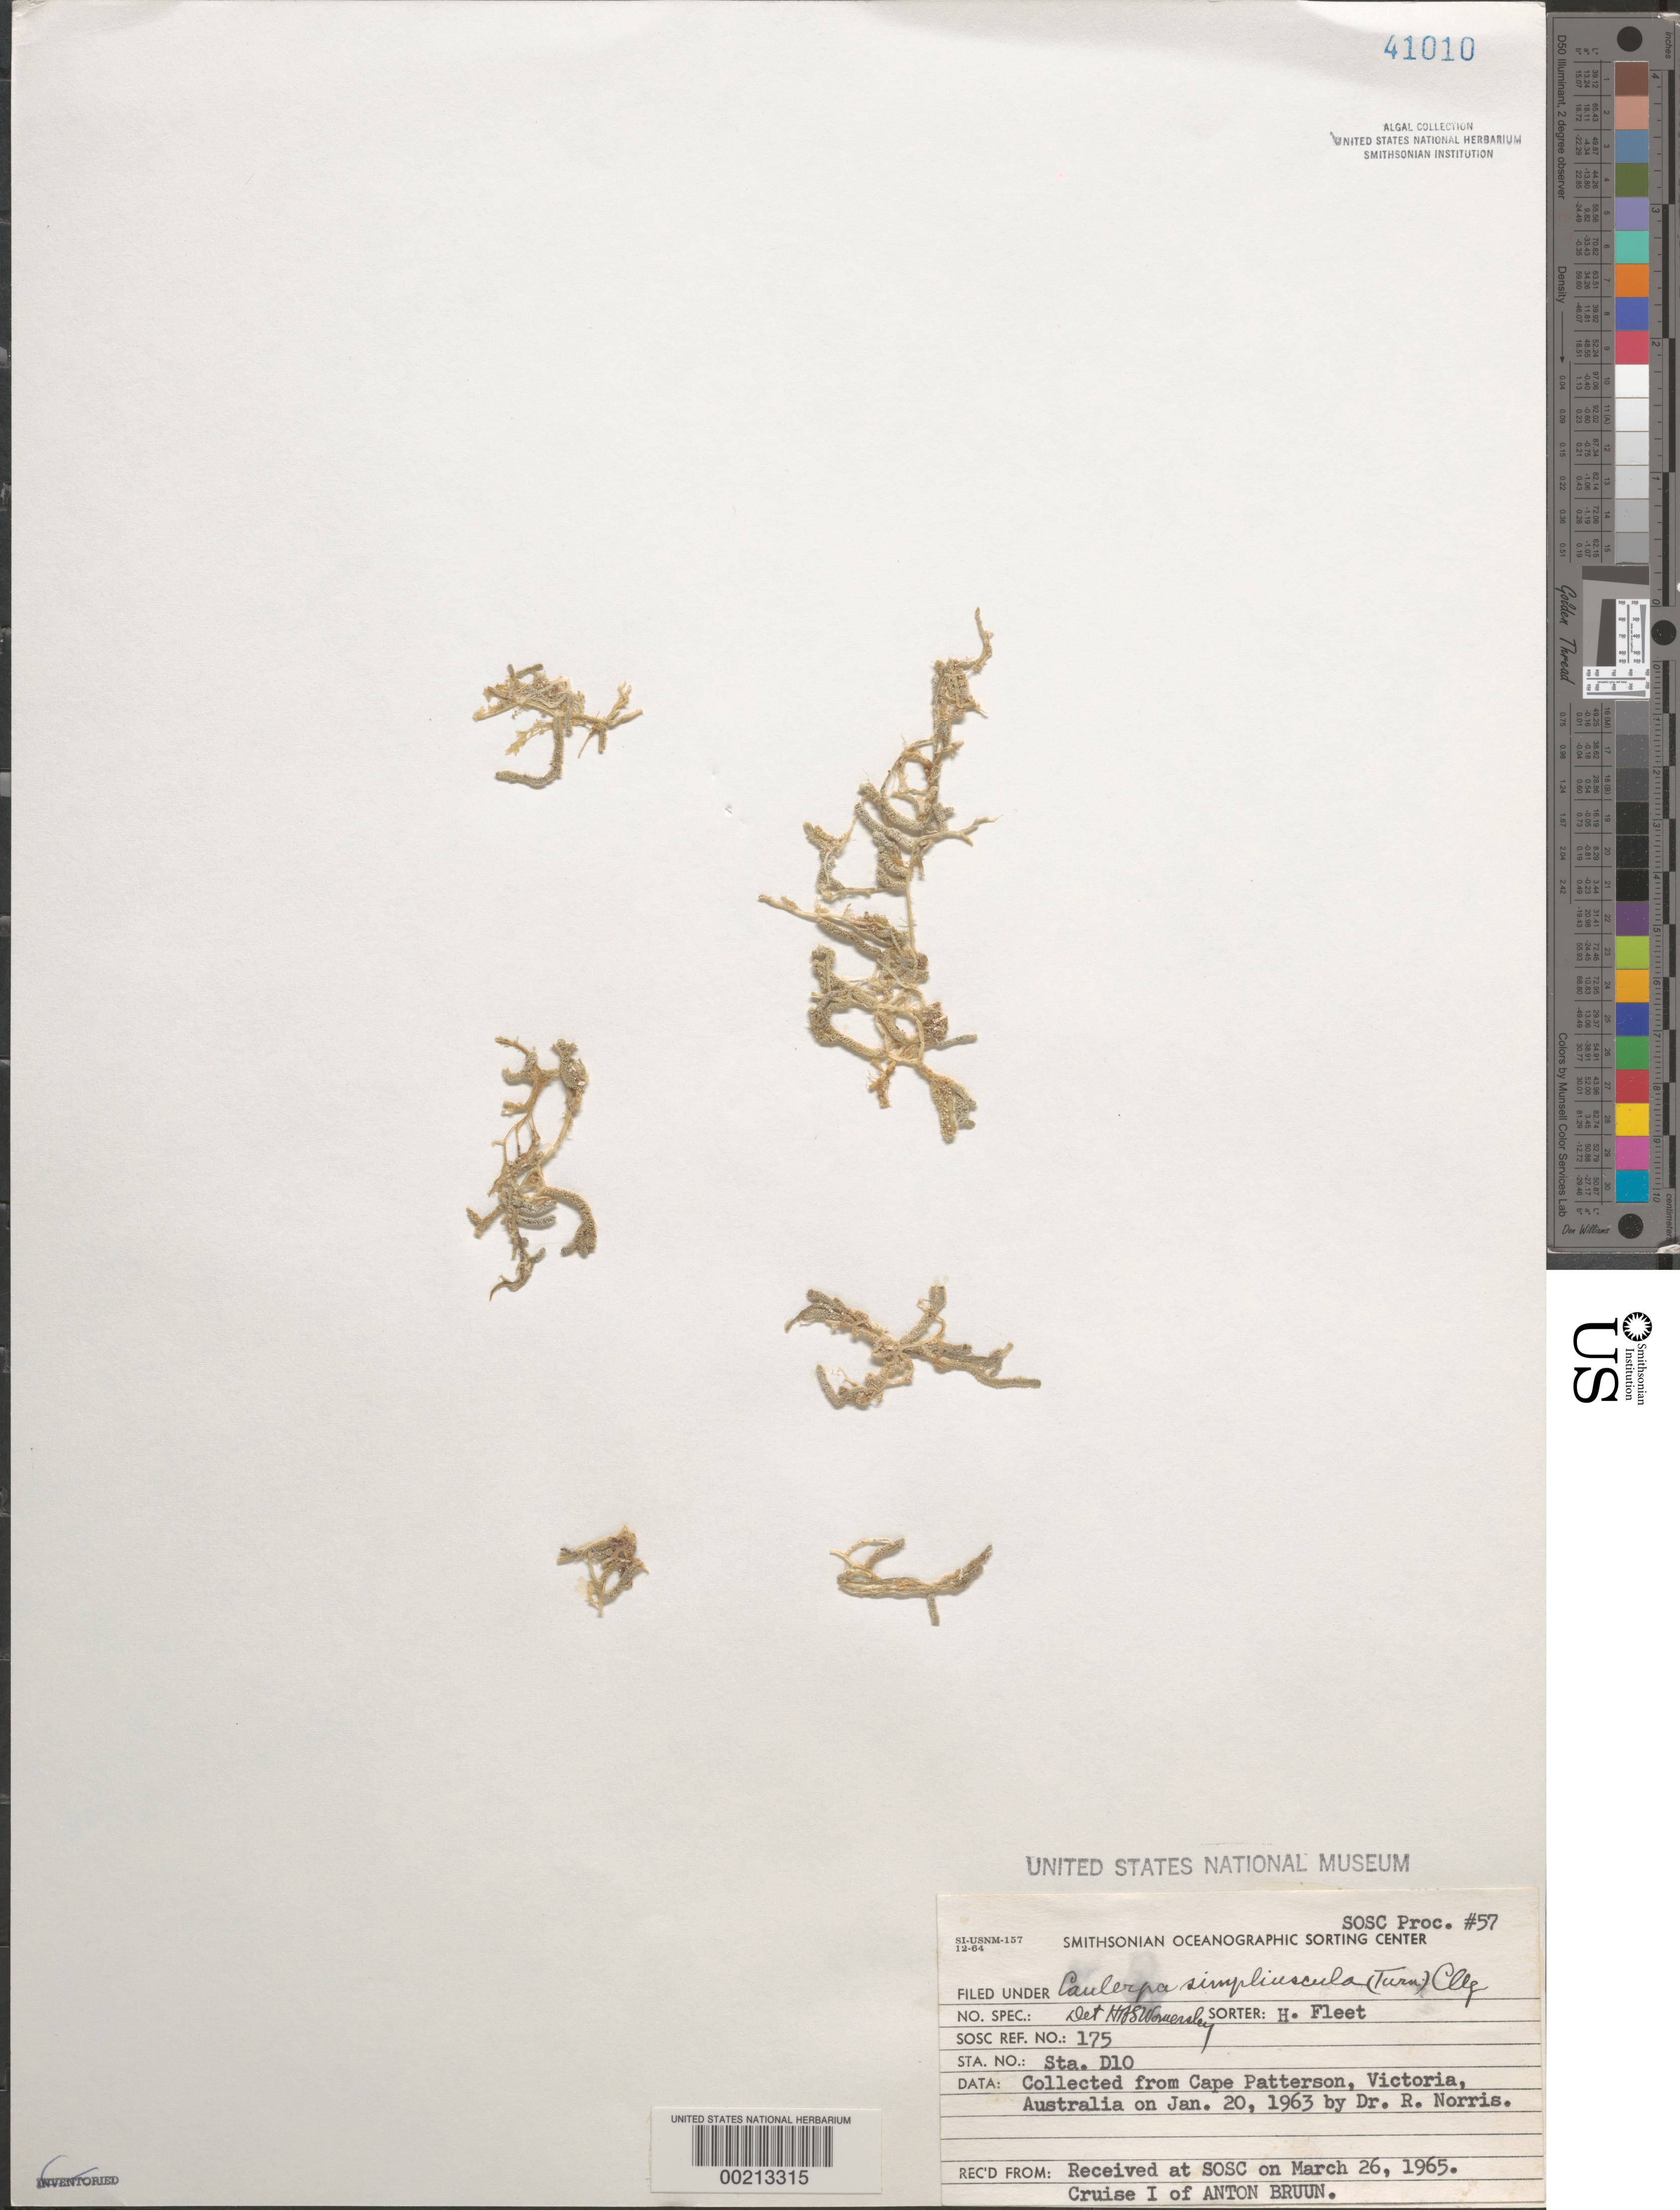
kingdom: Plantae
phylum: Chlorophyta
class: Ulvophyceae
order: Bryopsidales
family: Caulerpaceae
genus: Caulerpa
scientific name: Caulerpa simpliciuscula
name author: (R.Brown ex Turner) C. Agardh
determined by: Womersley, H. B. S.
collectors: R. E. Norris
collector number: Station D10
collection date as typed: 20 Jan 1963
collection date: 1963-01-20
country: Australia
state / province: Victoria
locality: Cape patterson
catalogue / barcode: US 41010